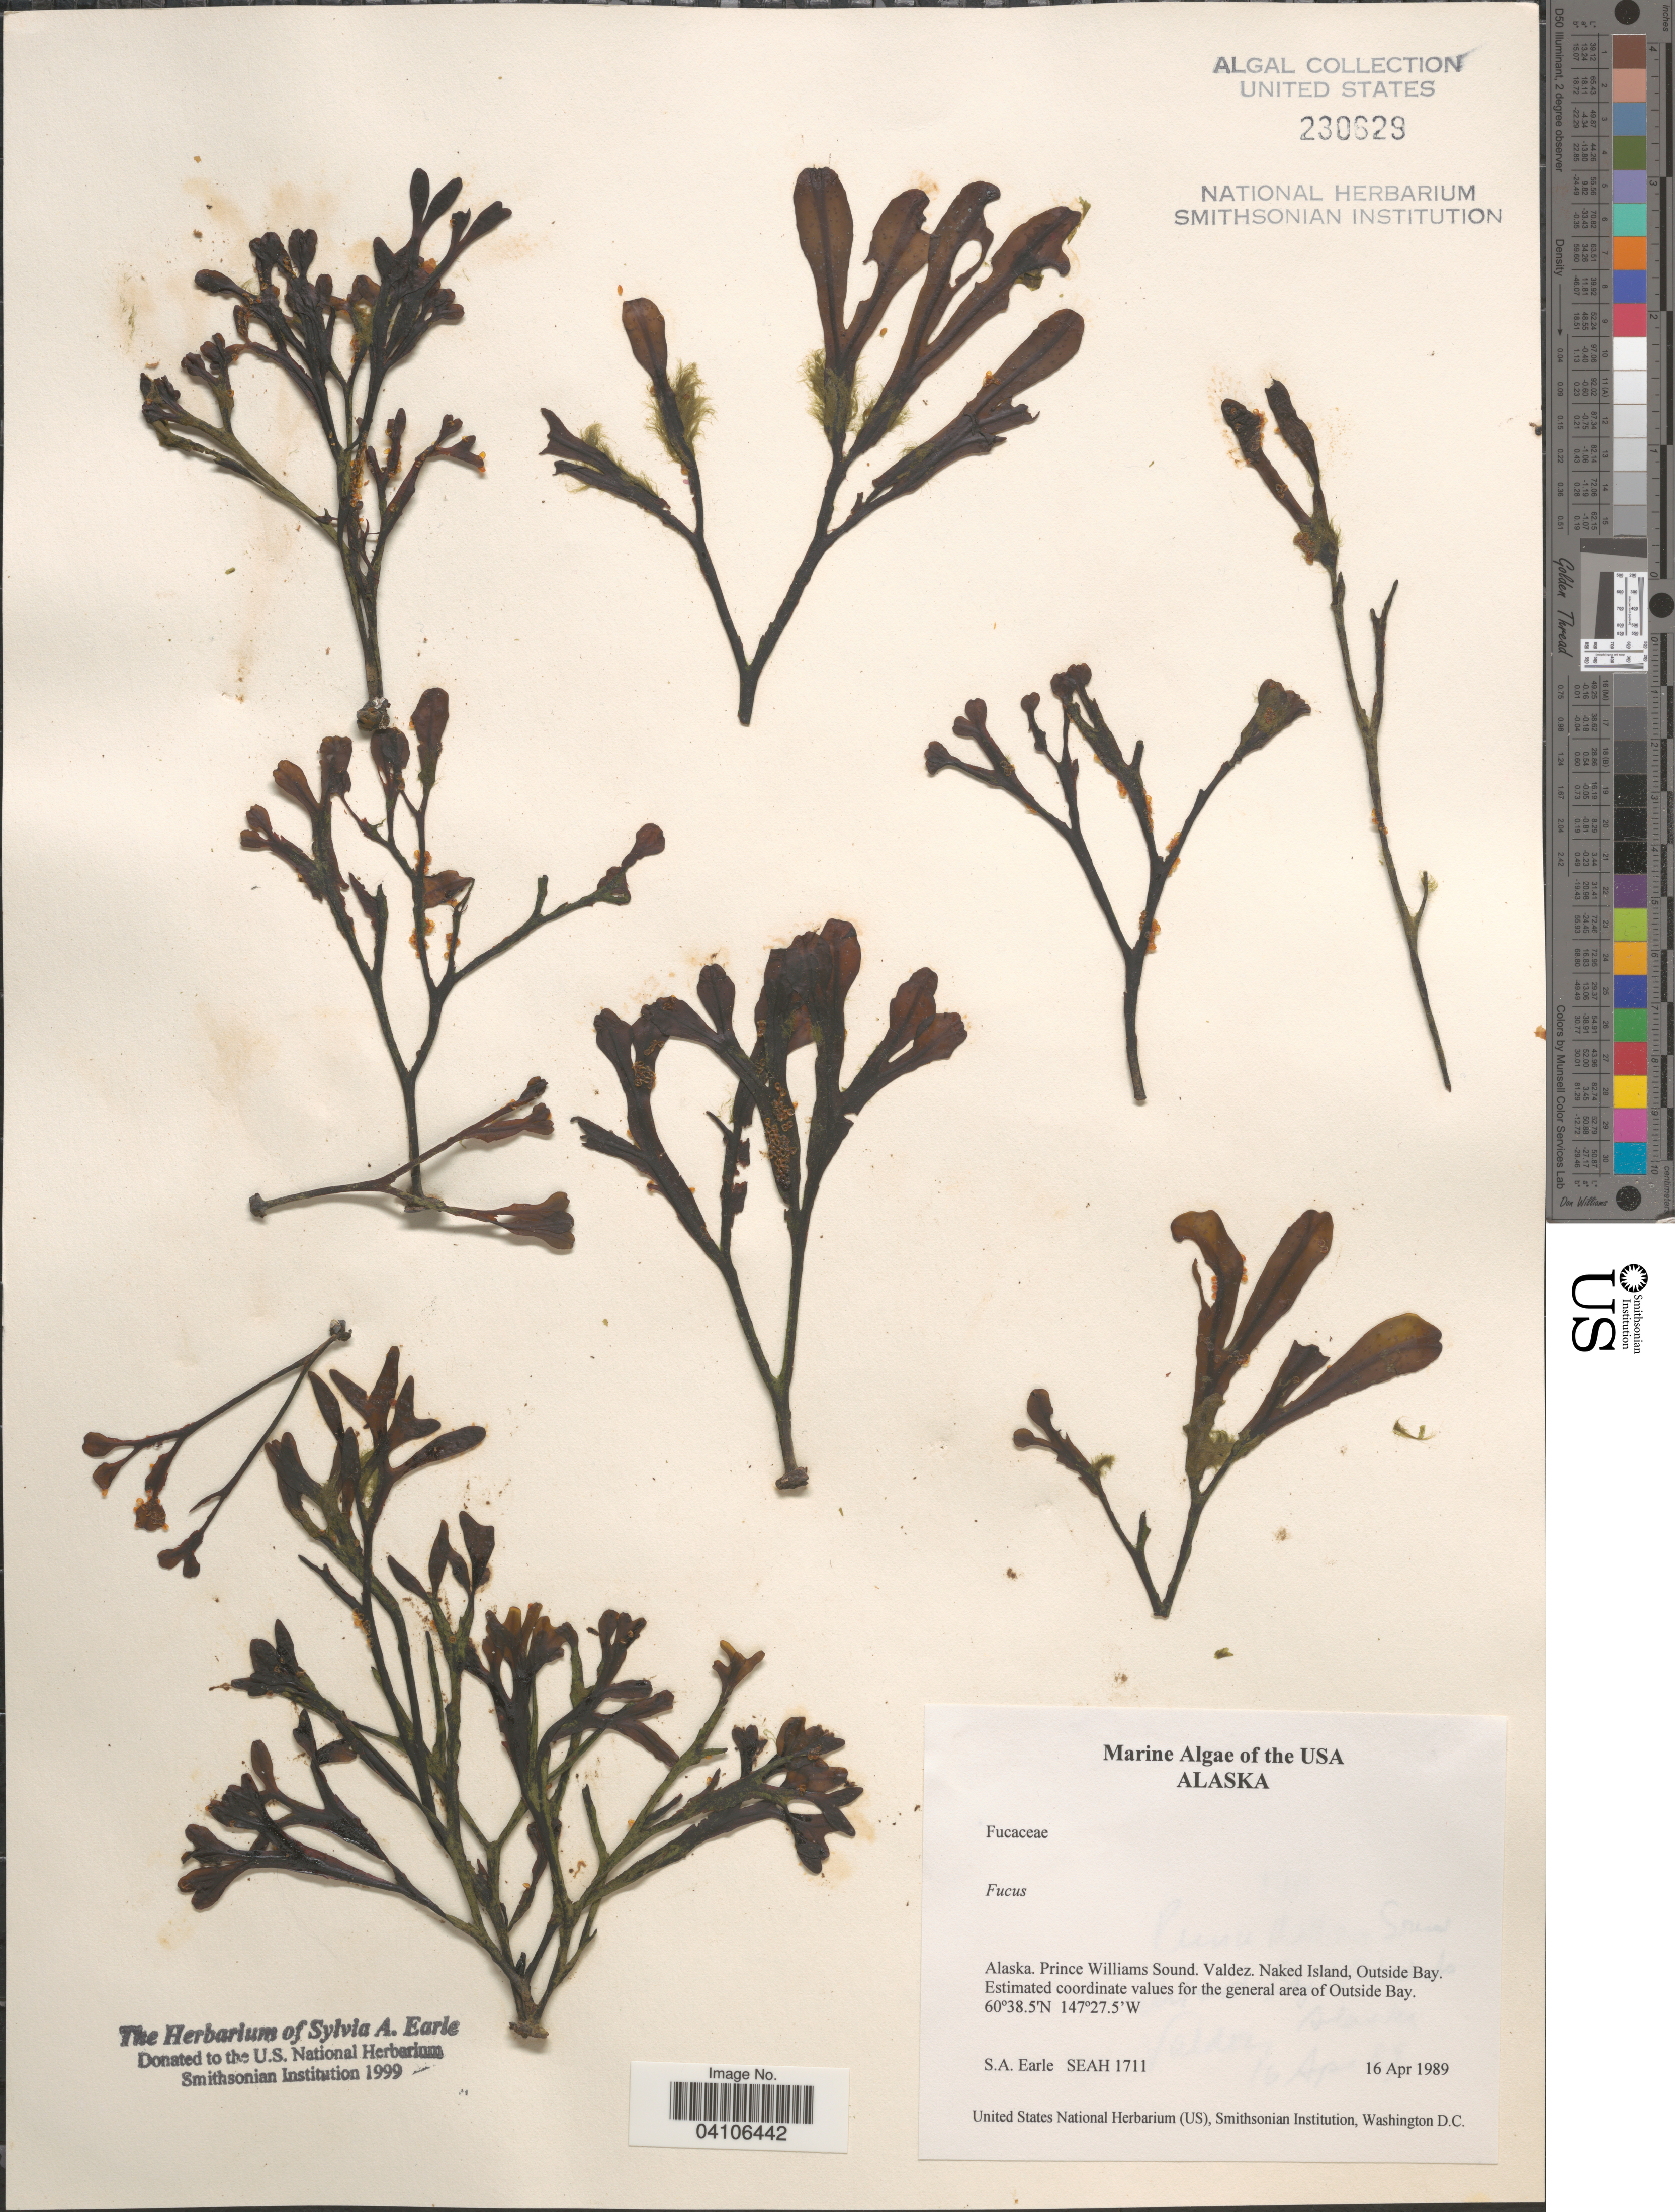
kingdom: Chromista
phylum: Ochrophyta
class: Phaeophyceae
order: Fucales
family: Fucaceae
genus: Fucus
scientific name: Fucus sp.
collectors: S. A. Earle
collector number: SEAH1711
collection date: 1989-04-16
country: United States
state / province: Alaska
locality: Prince Williams Sound. Valdez. Naked Island, Outside Bay. Estimated coordinate values for the general area of Outside Bay.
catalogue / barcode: US 230629